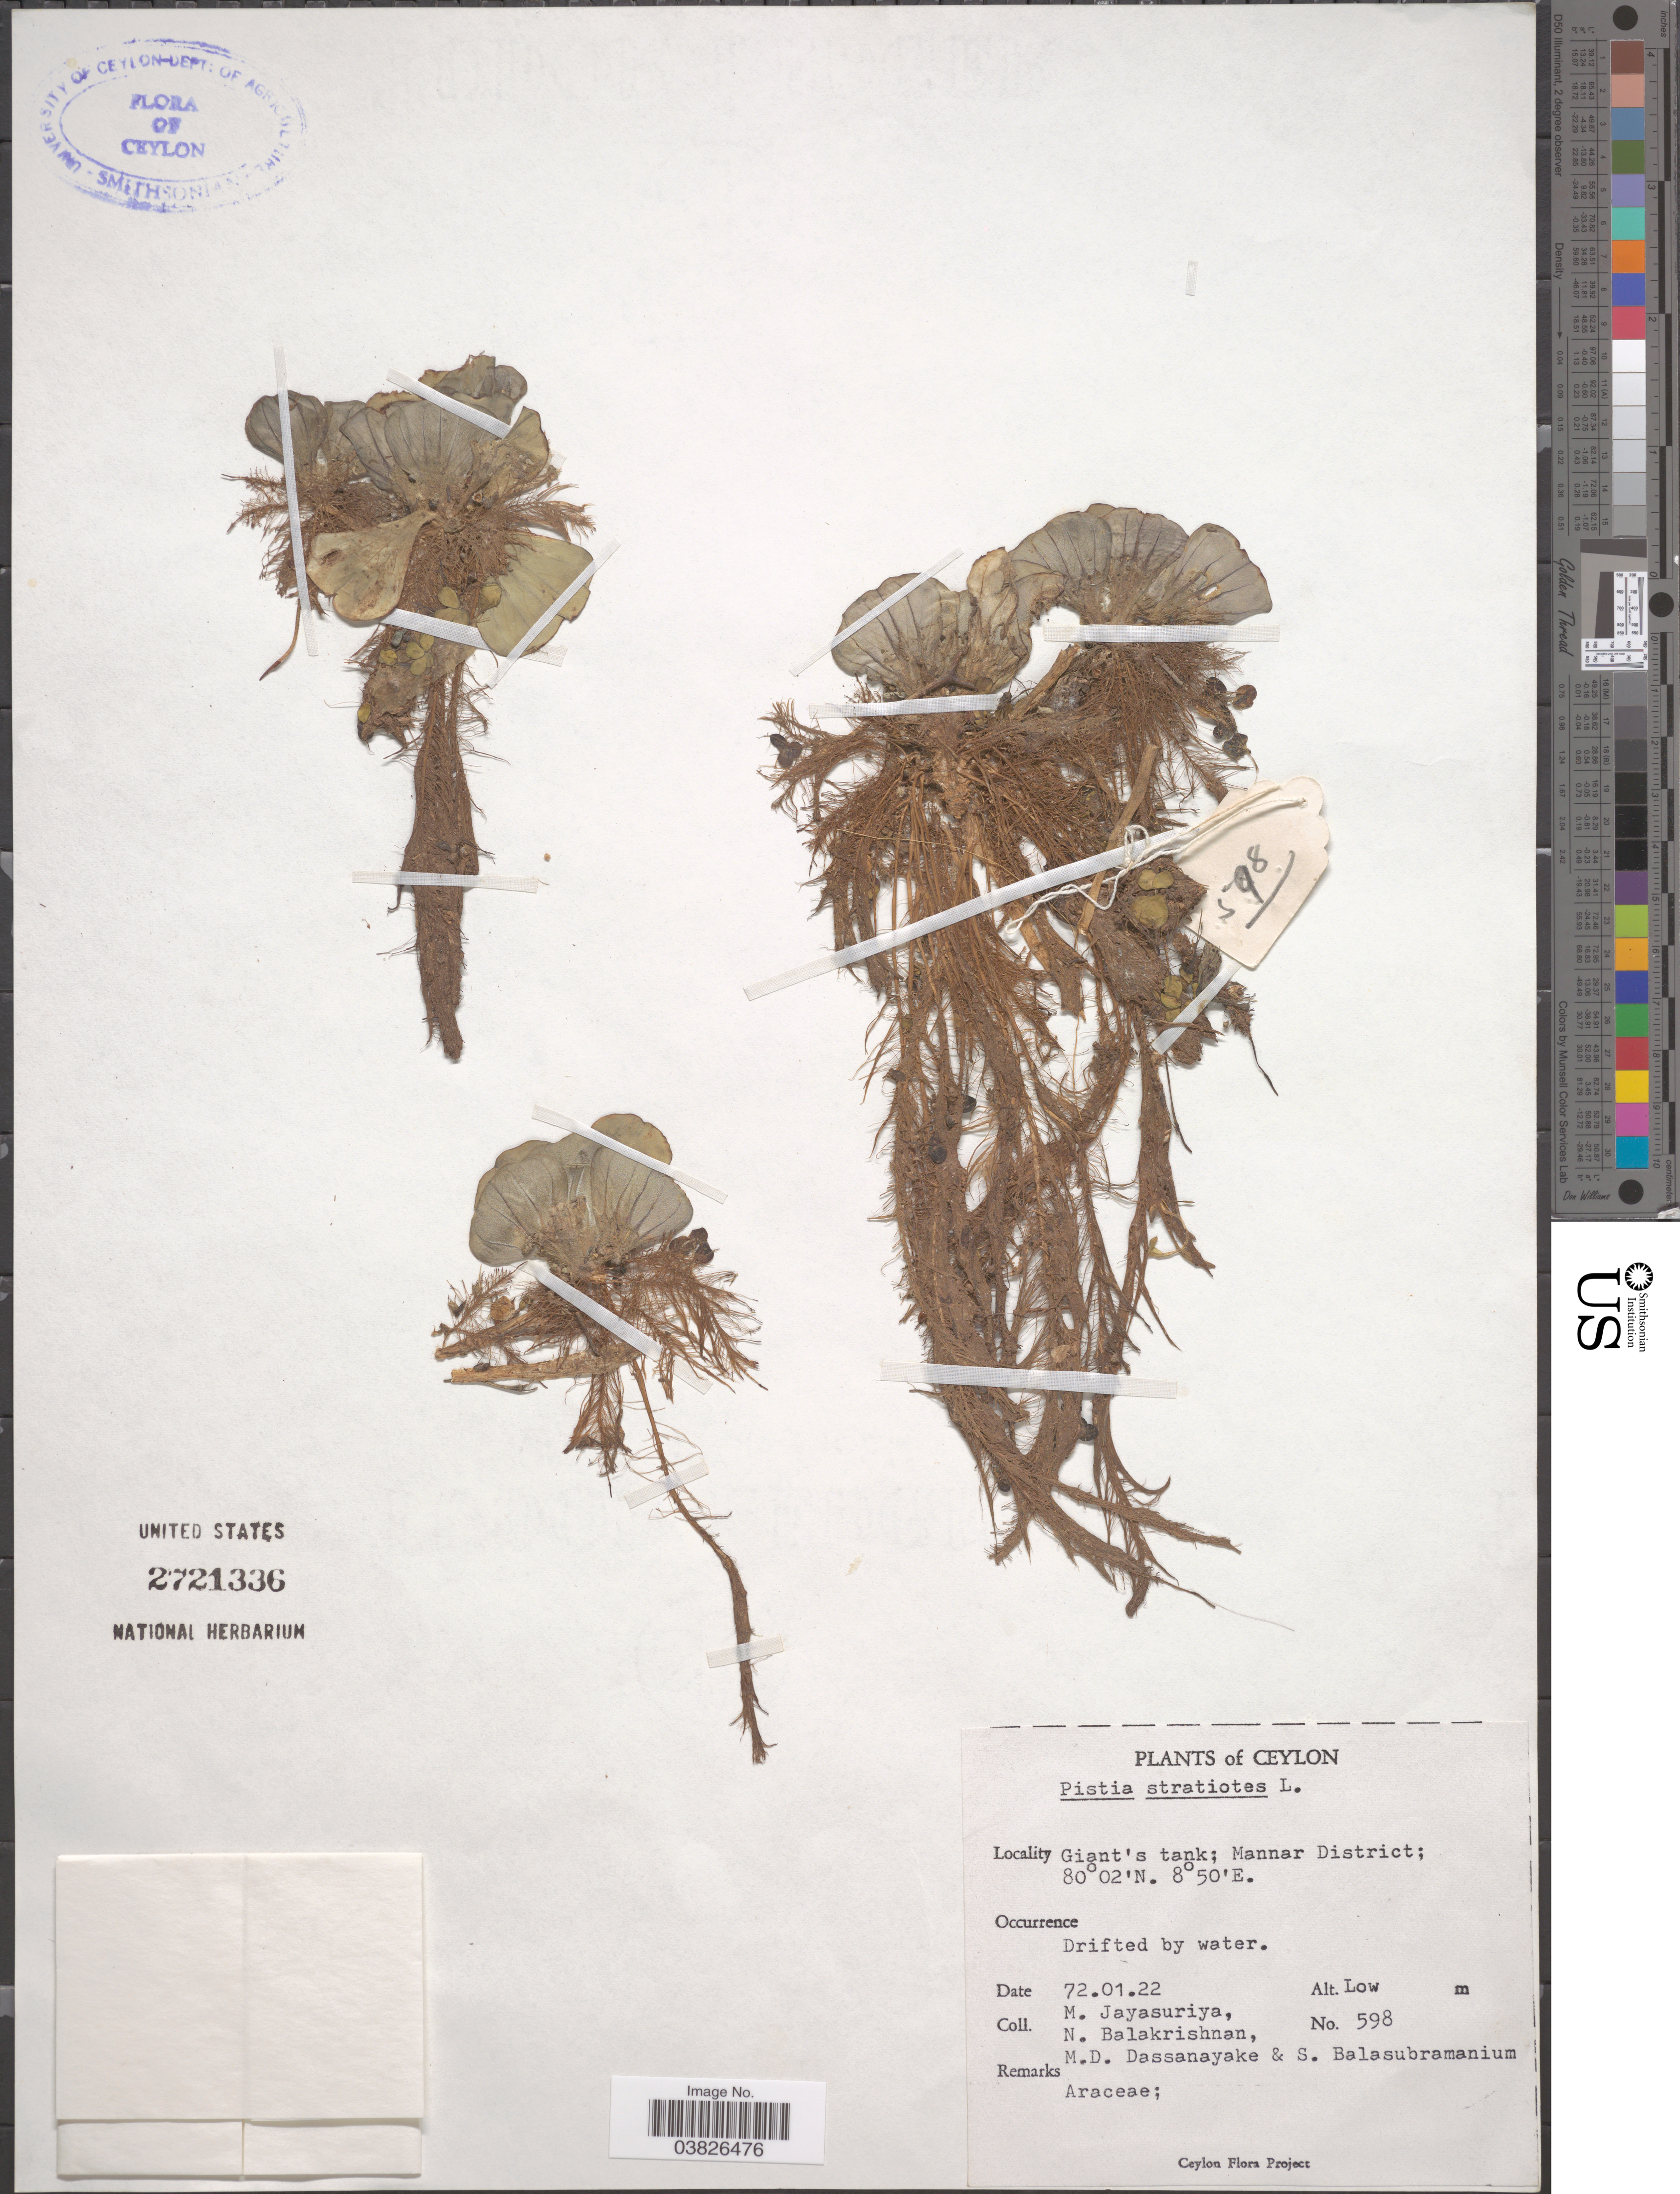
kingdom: Plantae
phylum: Tracheophyta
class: Liliopsida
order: Alismatales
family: Araceae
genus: Pistia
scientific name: Pistia stratiotes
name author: L.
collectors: M. Jayasuriya, N. Balakrishnan, M. D. Dassanayake & S. Balasubramanium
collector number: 598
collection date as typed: Transcribed d/m/y: 22/1/72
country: Sri Lanka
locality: Ceylon. Giant's tank; Mannar District.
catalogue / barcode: US 2721336